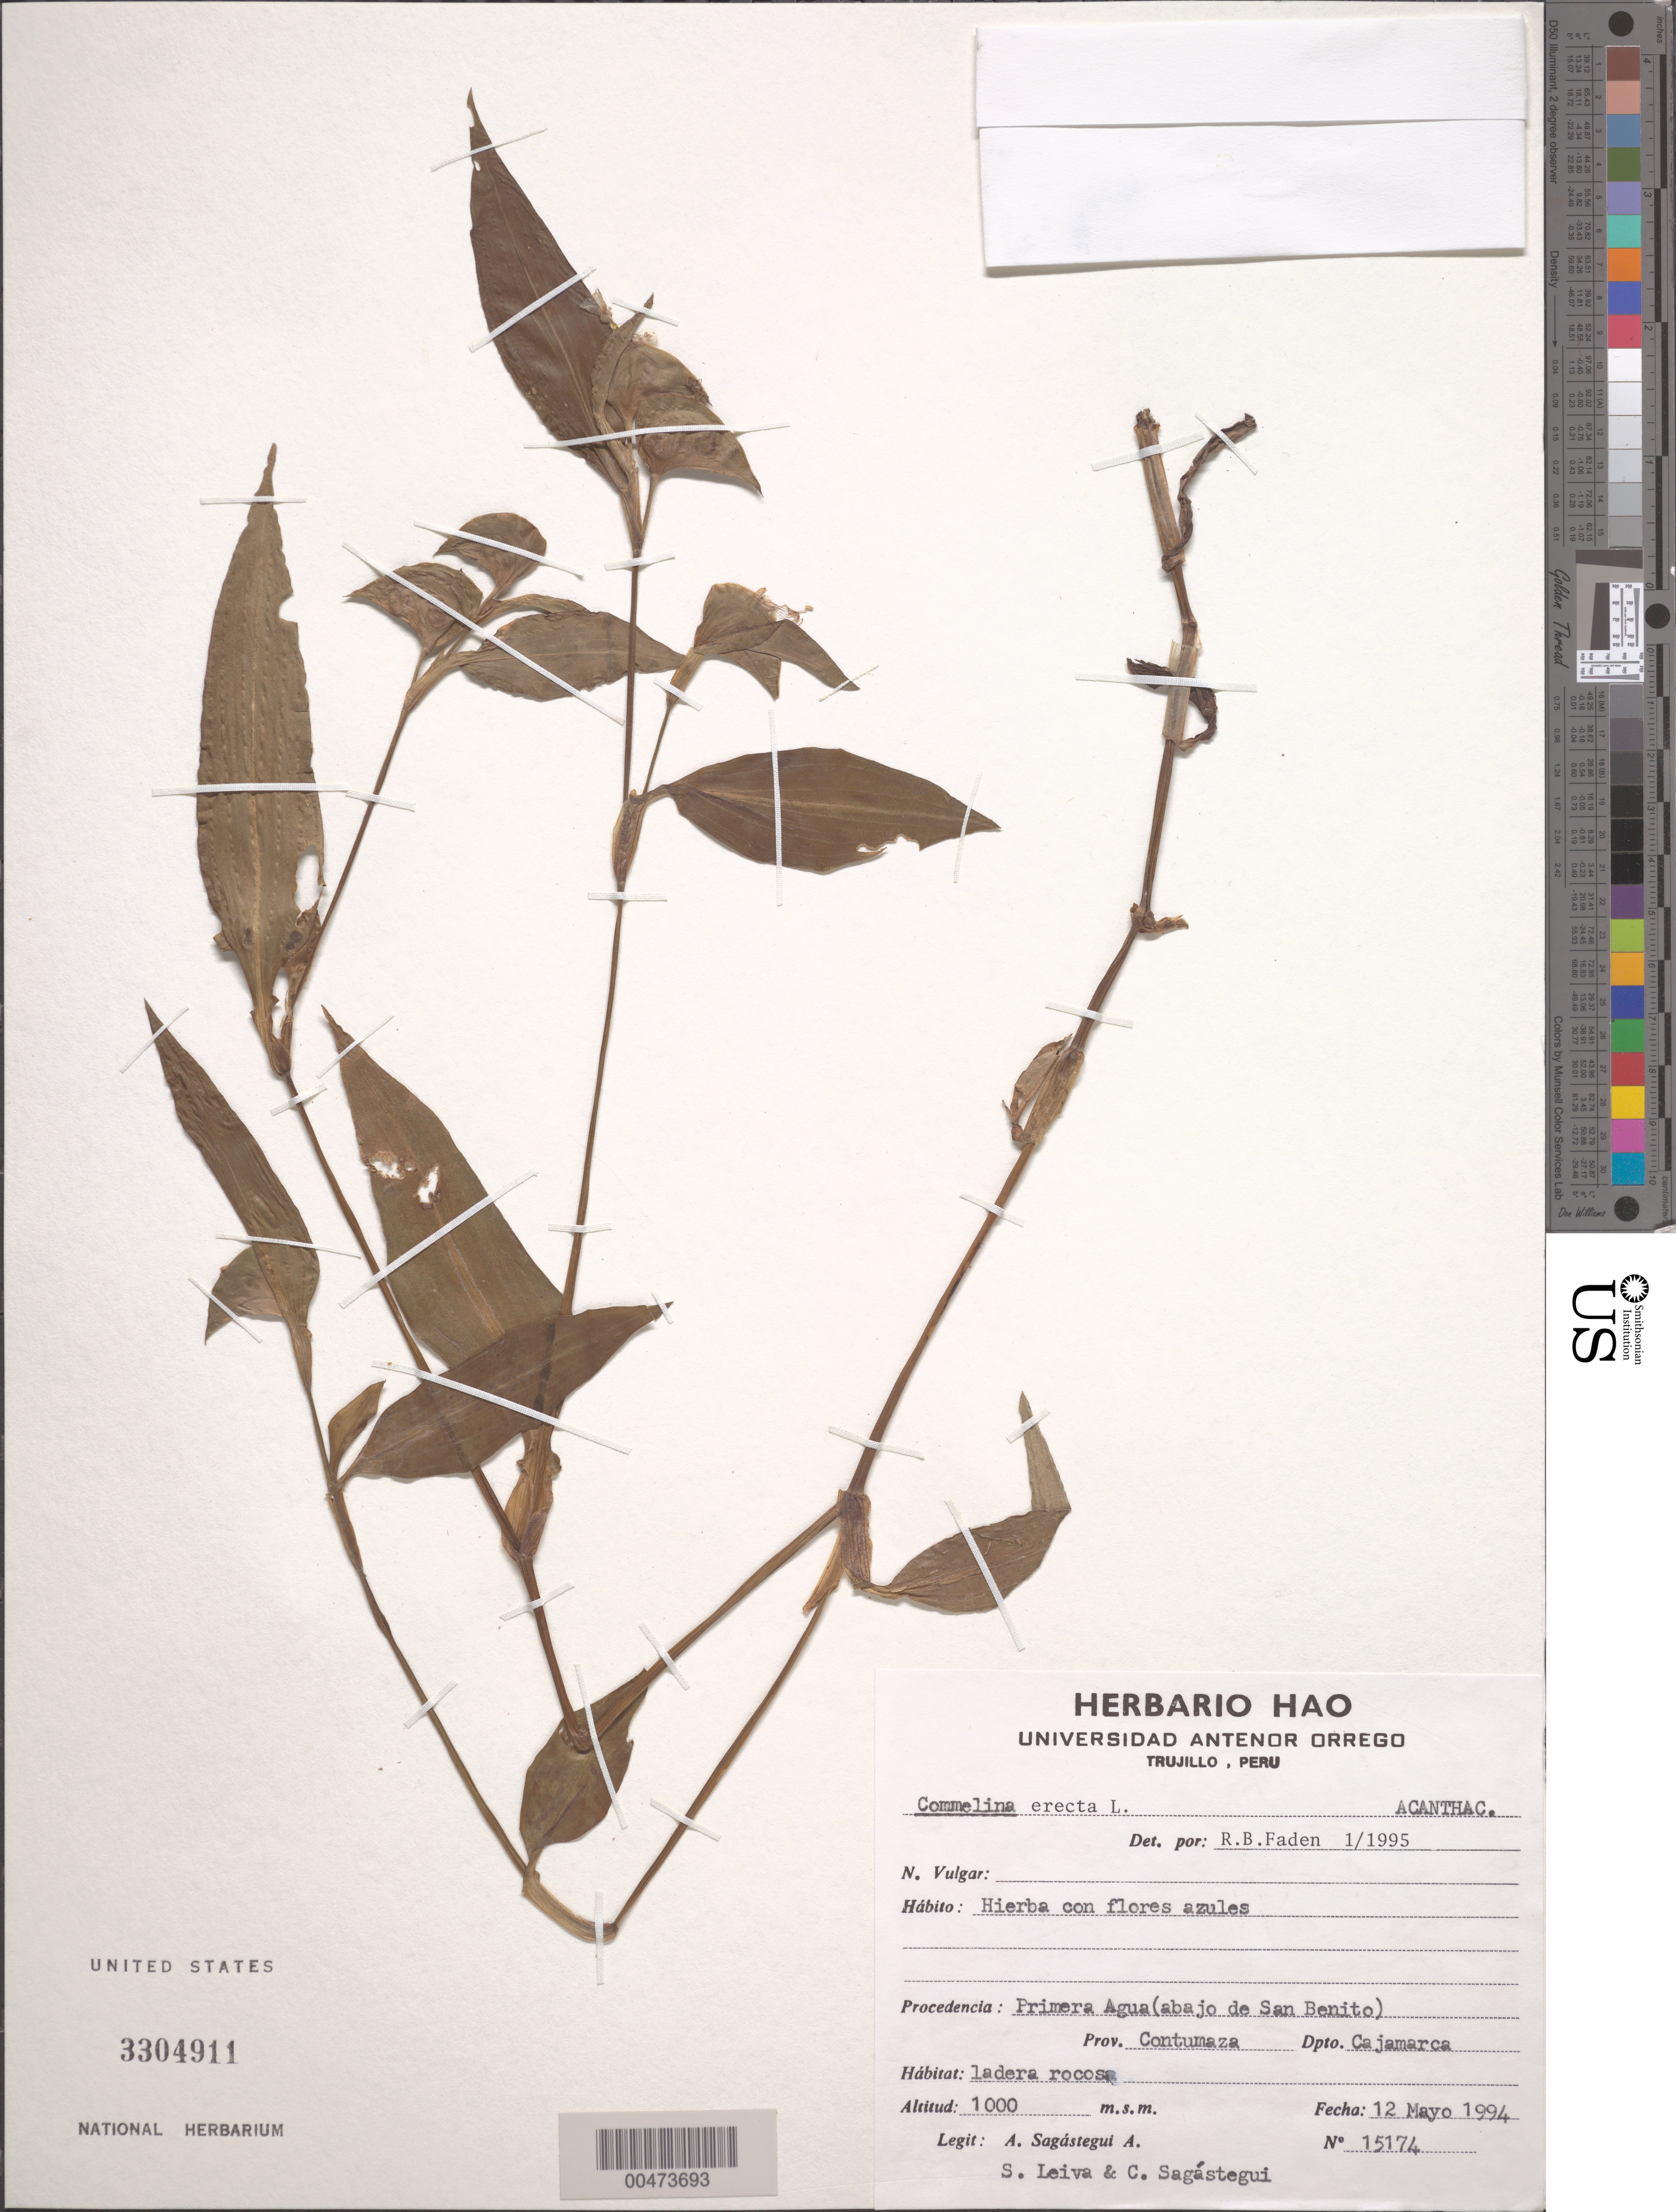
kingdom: Plantae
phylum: Tracheophyta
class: Liliopsida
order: Commelinales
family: Commelinaceae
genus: Commelina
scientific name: Commelina erecta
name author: L.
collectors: A. Sagástegui A., S. Leiva G. & C. Sagástegui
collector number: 15174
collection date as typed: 12 May 1994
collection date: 1994-05-12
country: Peru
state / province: Cajamarca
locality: Contumazá, Primera Agua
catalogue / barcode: US 3304911